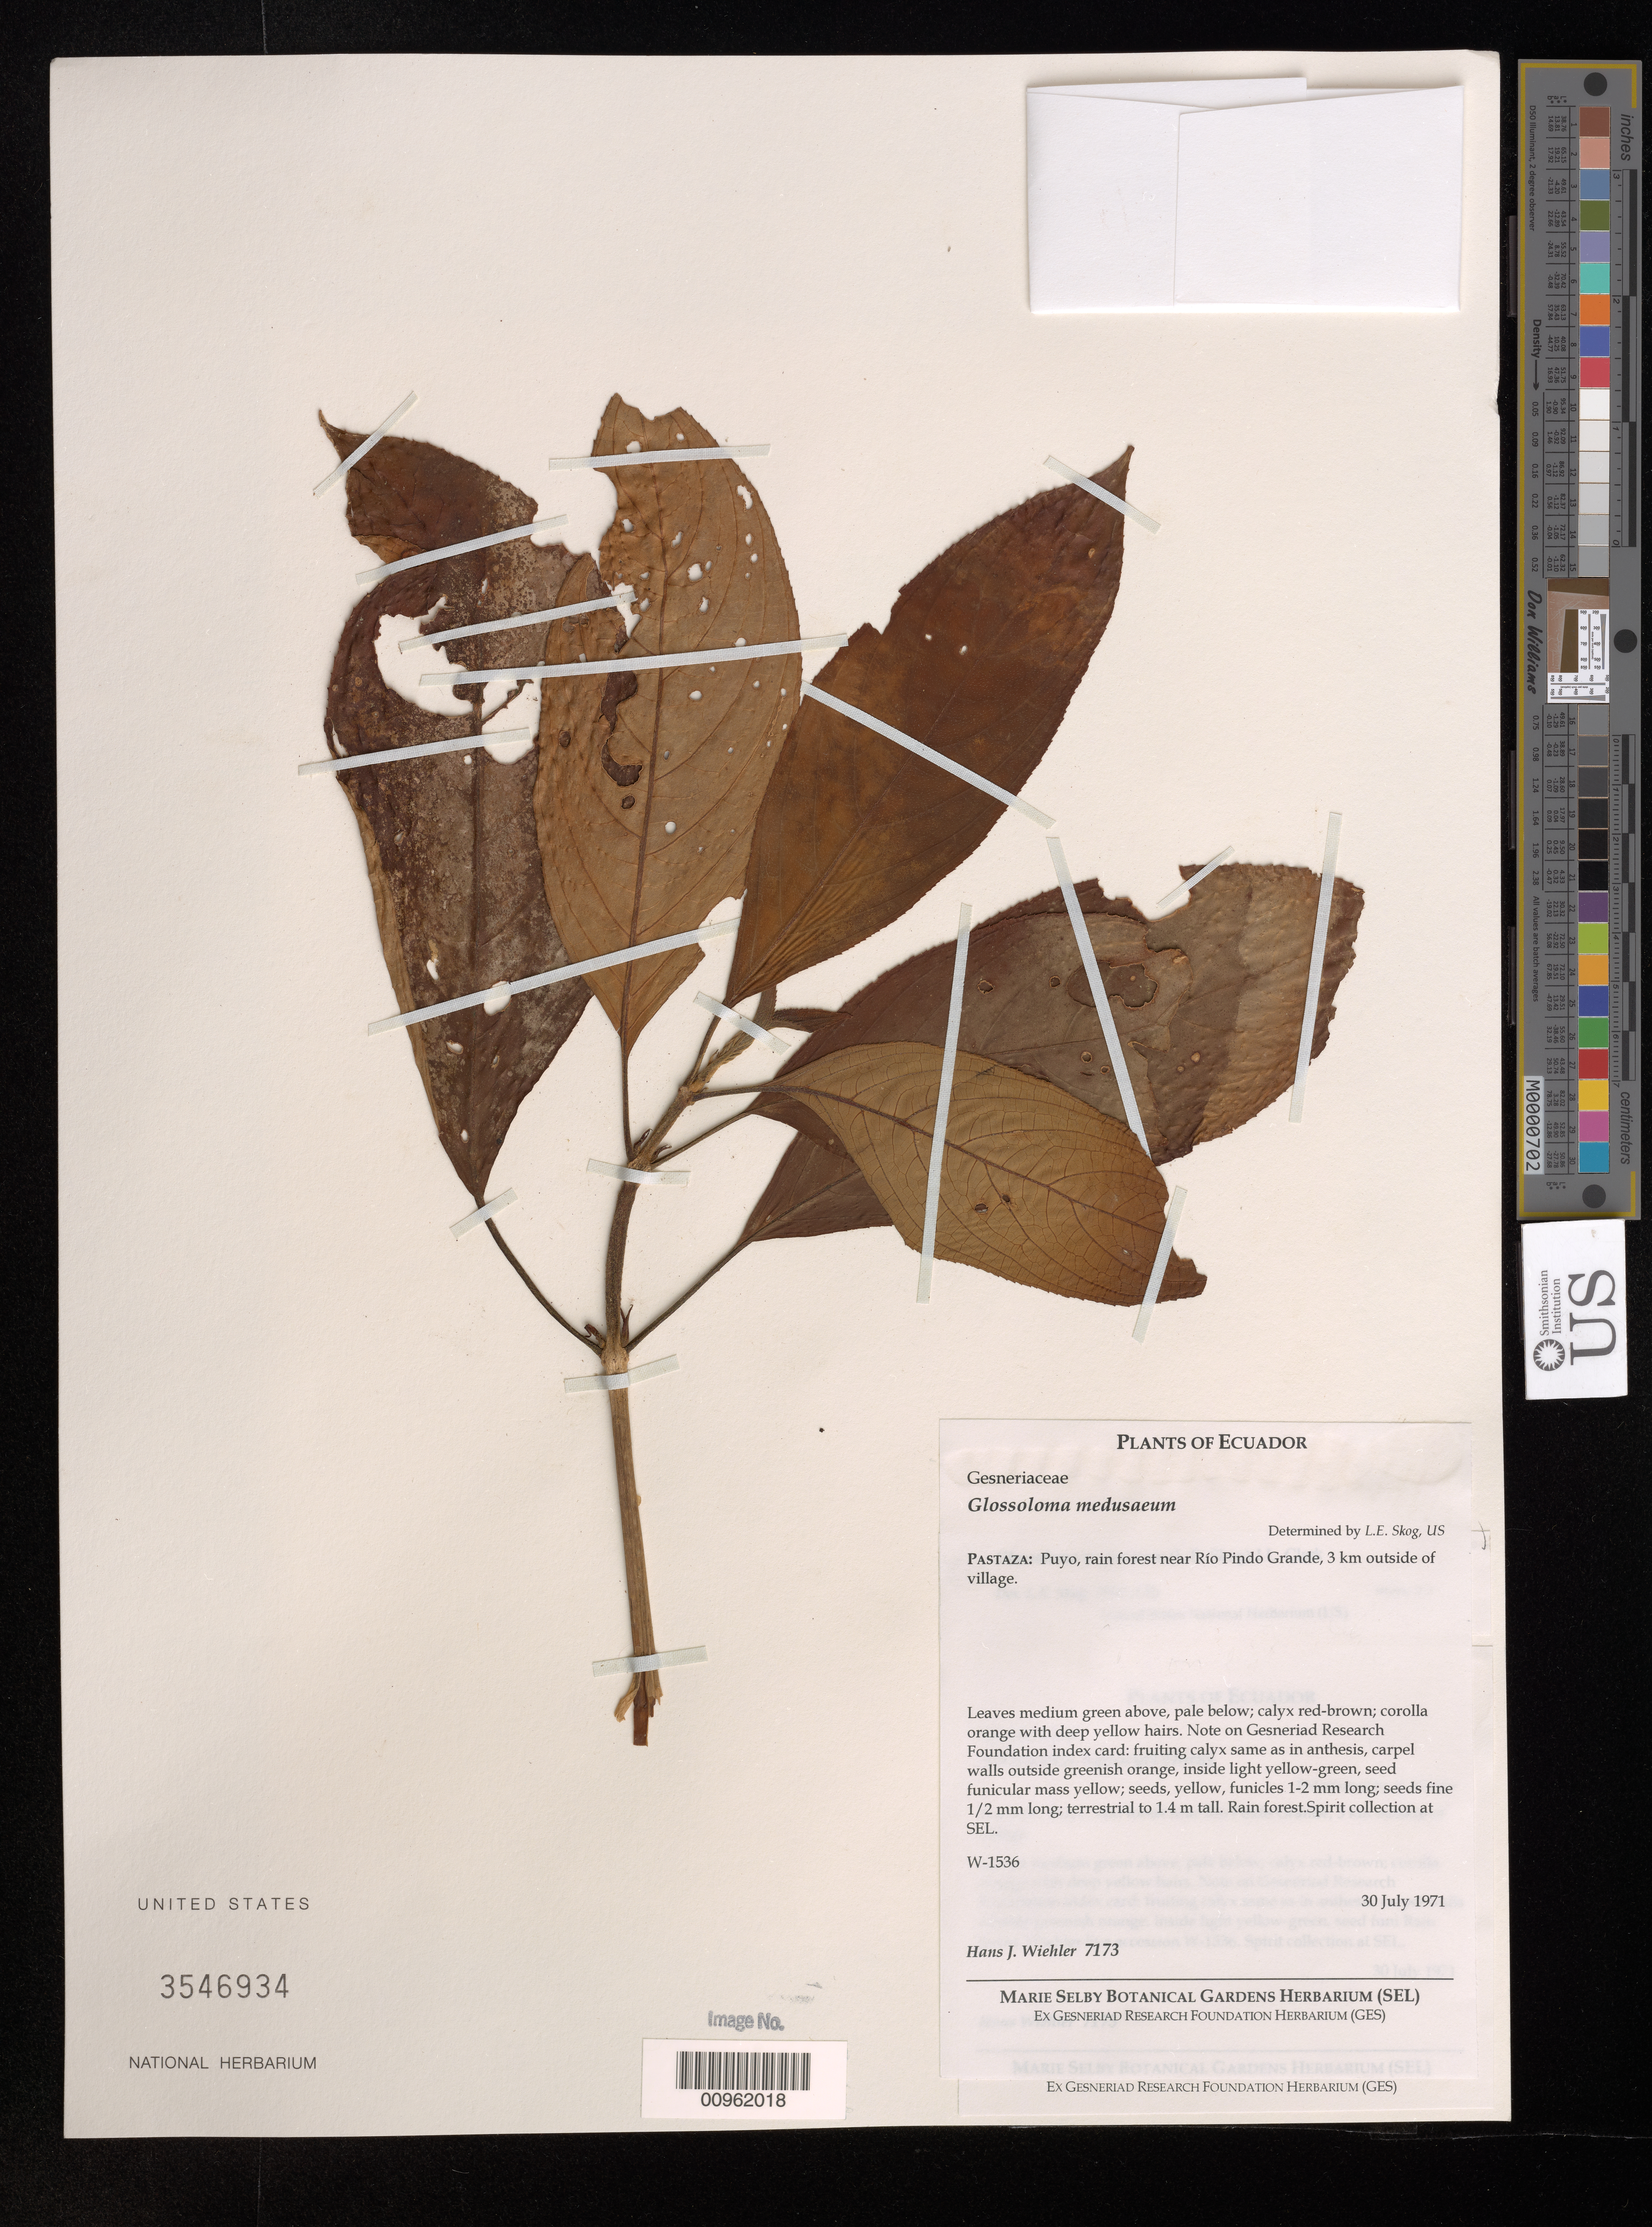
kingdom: Plantae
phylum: Tracheophyta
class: Magnoliopsida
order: Lamiales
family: Gesneriaceae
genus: Glossoloma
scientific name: Glossoloma medusaeum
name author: (L.E. Skog) J.L. Clark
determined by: Skog, Laurence E.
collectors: H. J. Wiehler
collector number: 7173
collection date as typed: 30 Jul 1971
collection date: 1971-07-30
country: Ecuador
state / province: Pastaza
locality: Pastaza: Puyo, rainforest near Rio Pindo Grande, 3 km outside of village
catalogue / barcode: US 3546934